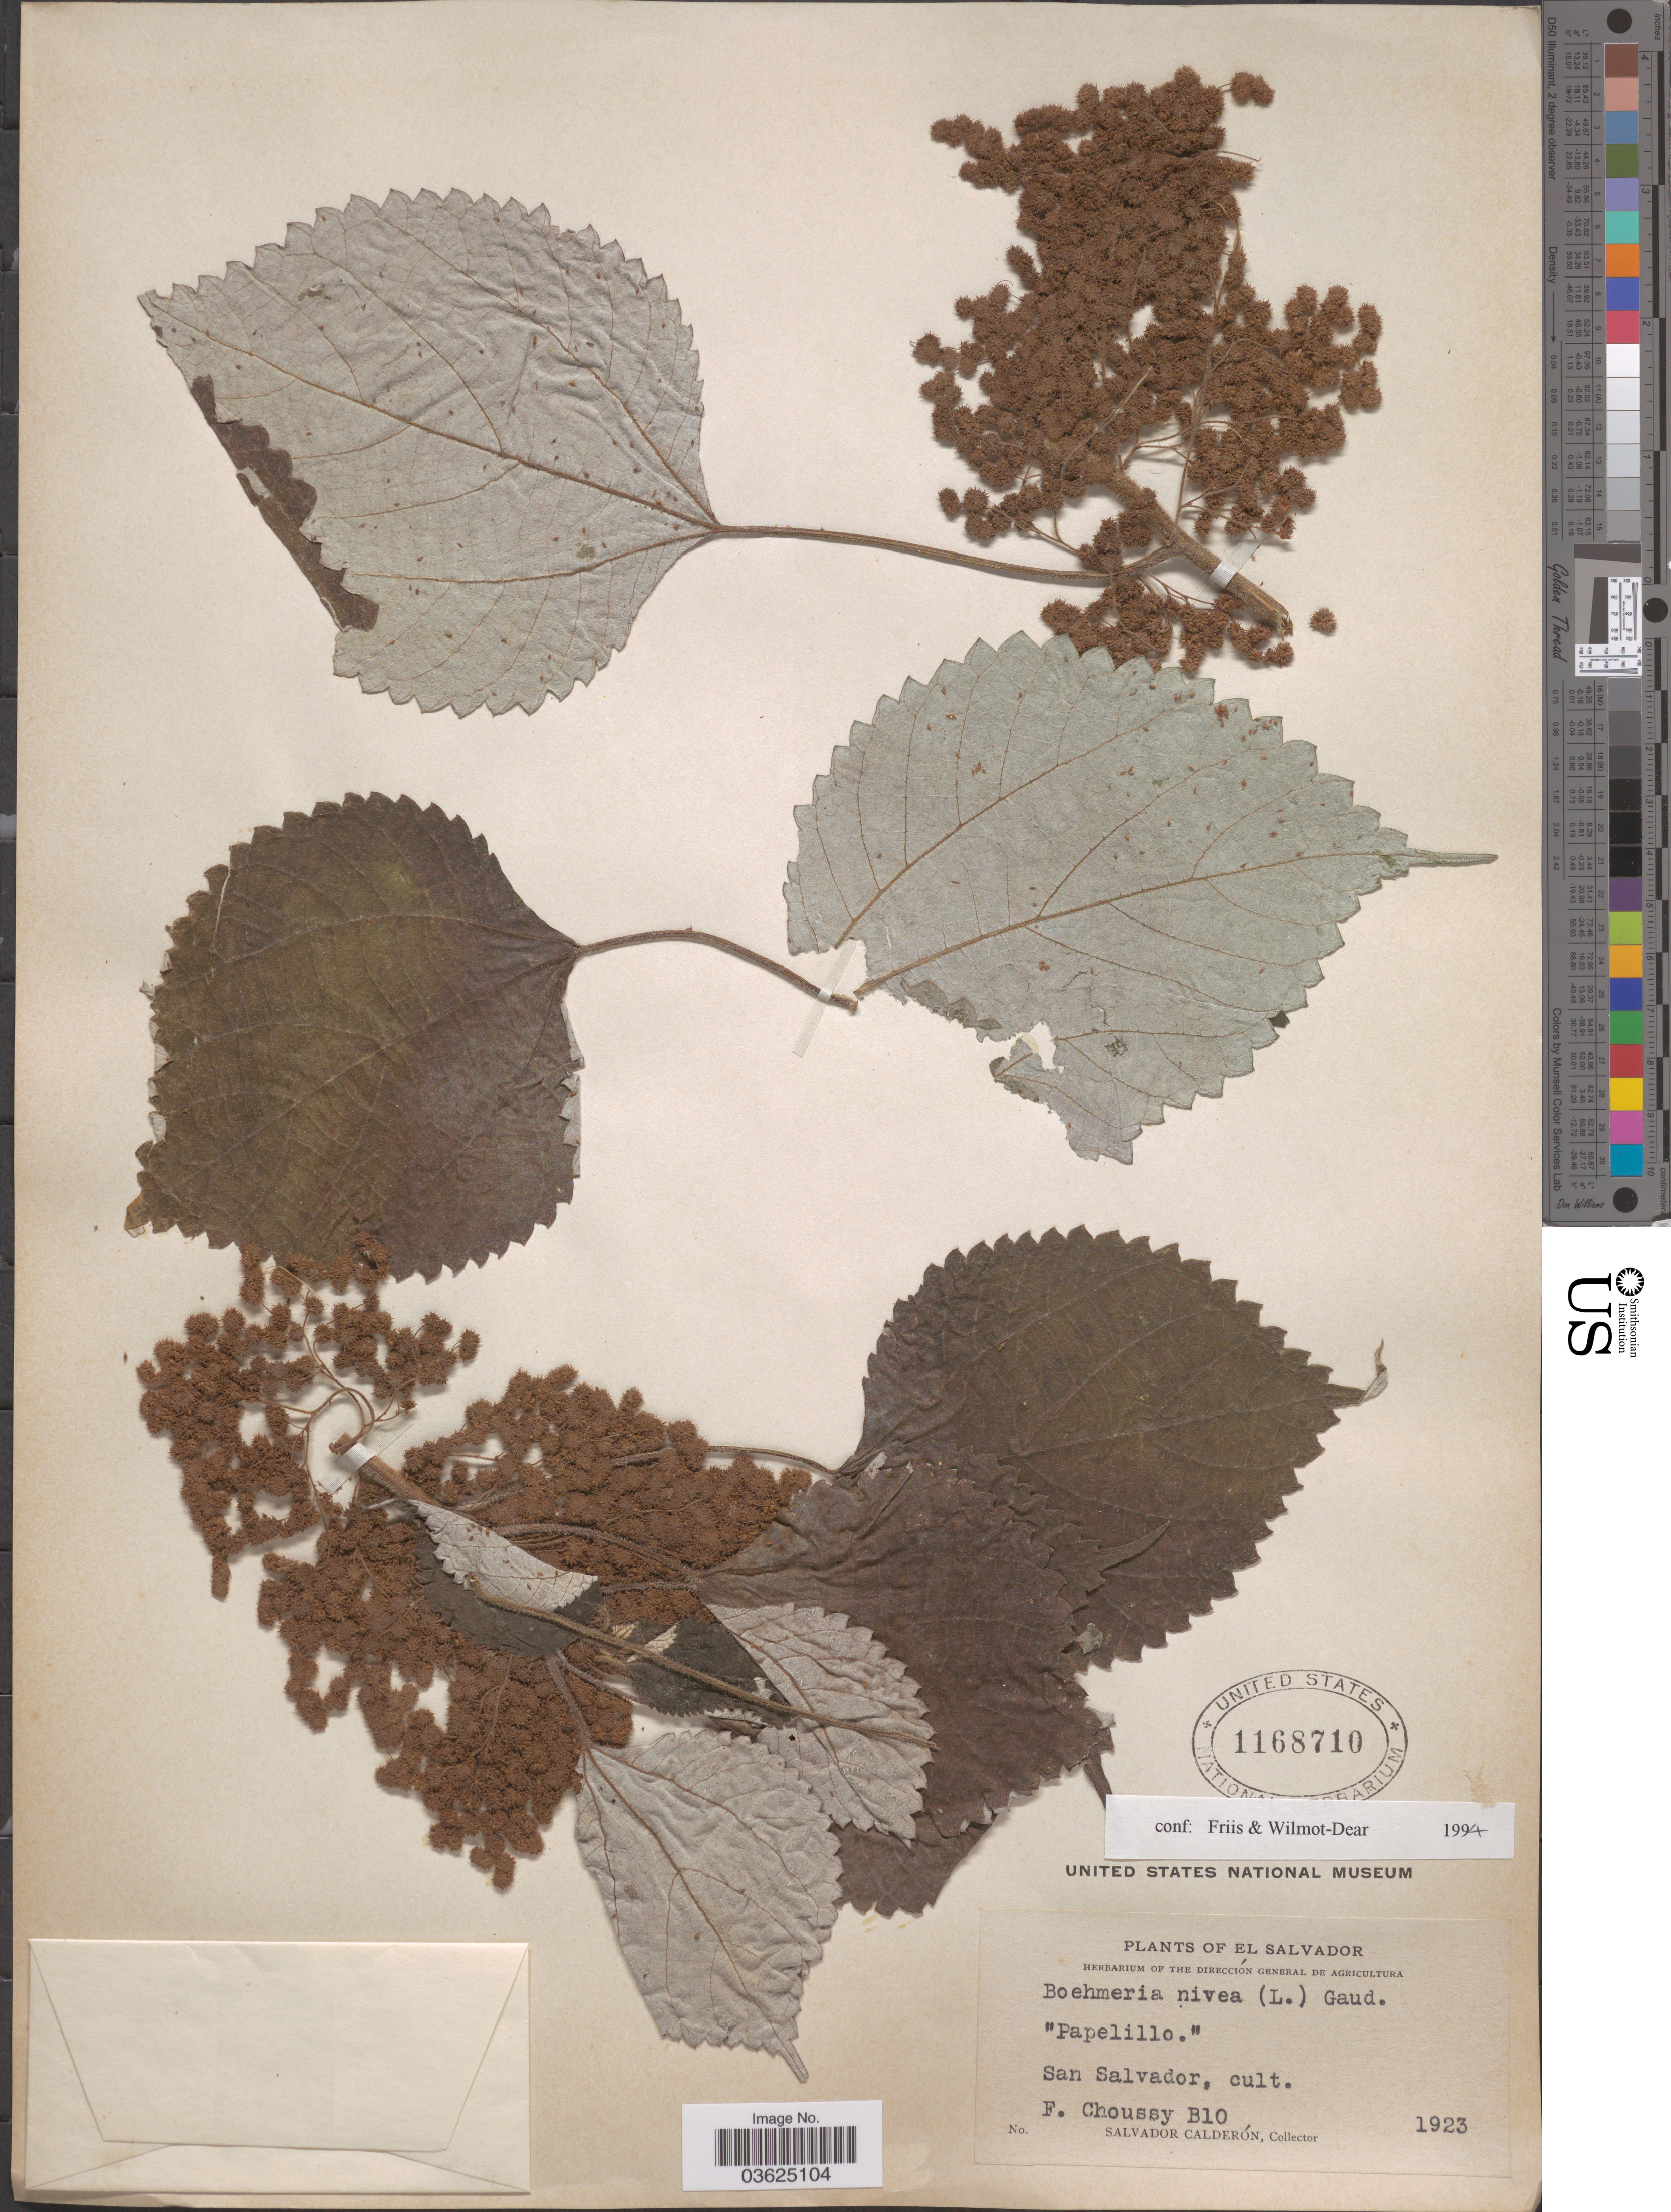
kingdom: Plantae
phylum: Tracheophyta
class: Magnoliopsida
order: Rosales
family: Urticaceae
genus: Boehmeria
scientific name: Boehmeria nivea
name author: (L.) Gaudich.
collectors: S. Calderón & F. Choussy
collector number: B10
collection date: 1923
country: El Salvador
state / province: San Salvador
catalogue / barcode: US 1168710